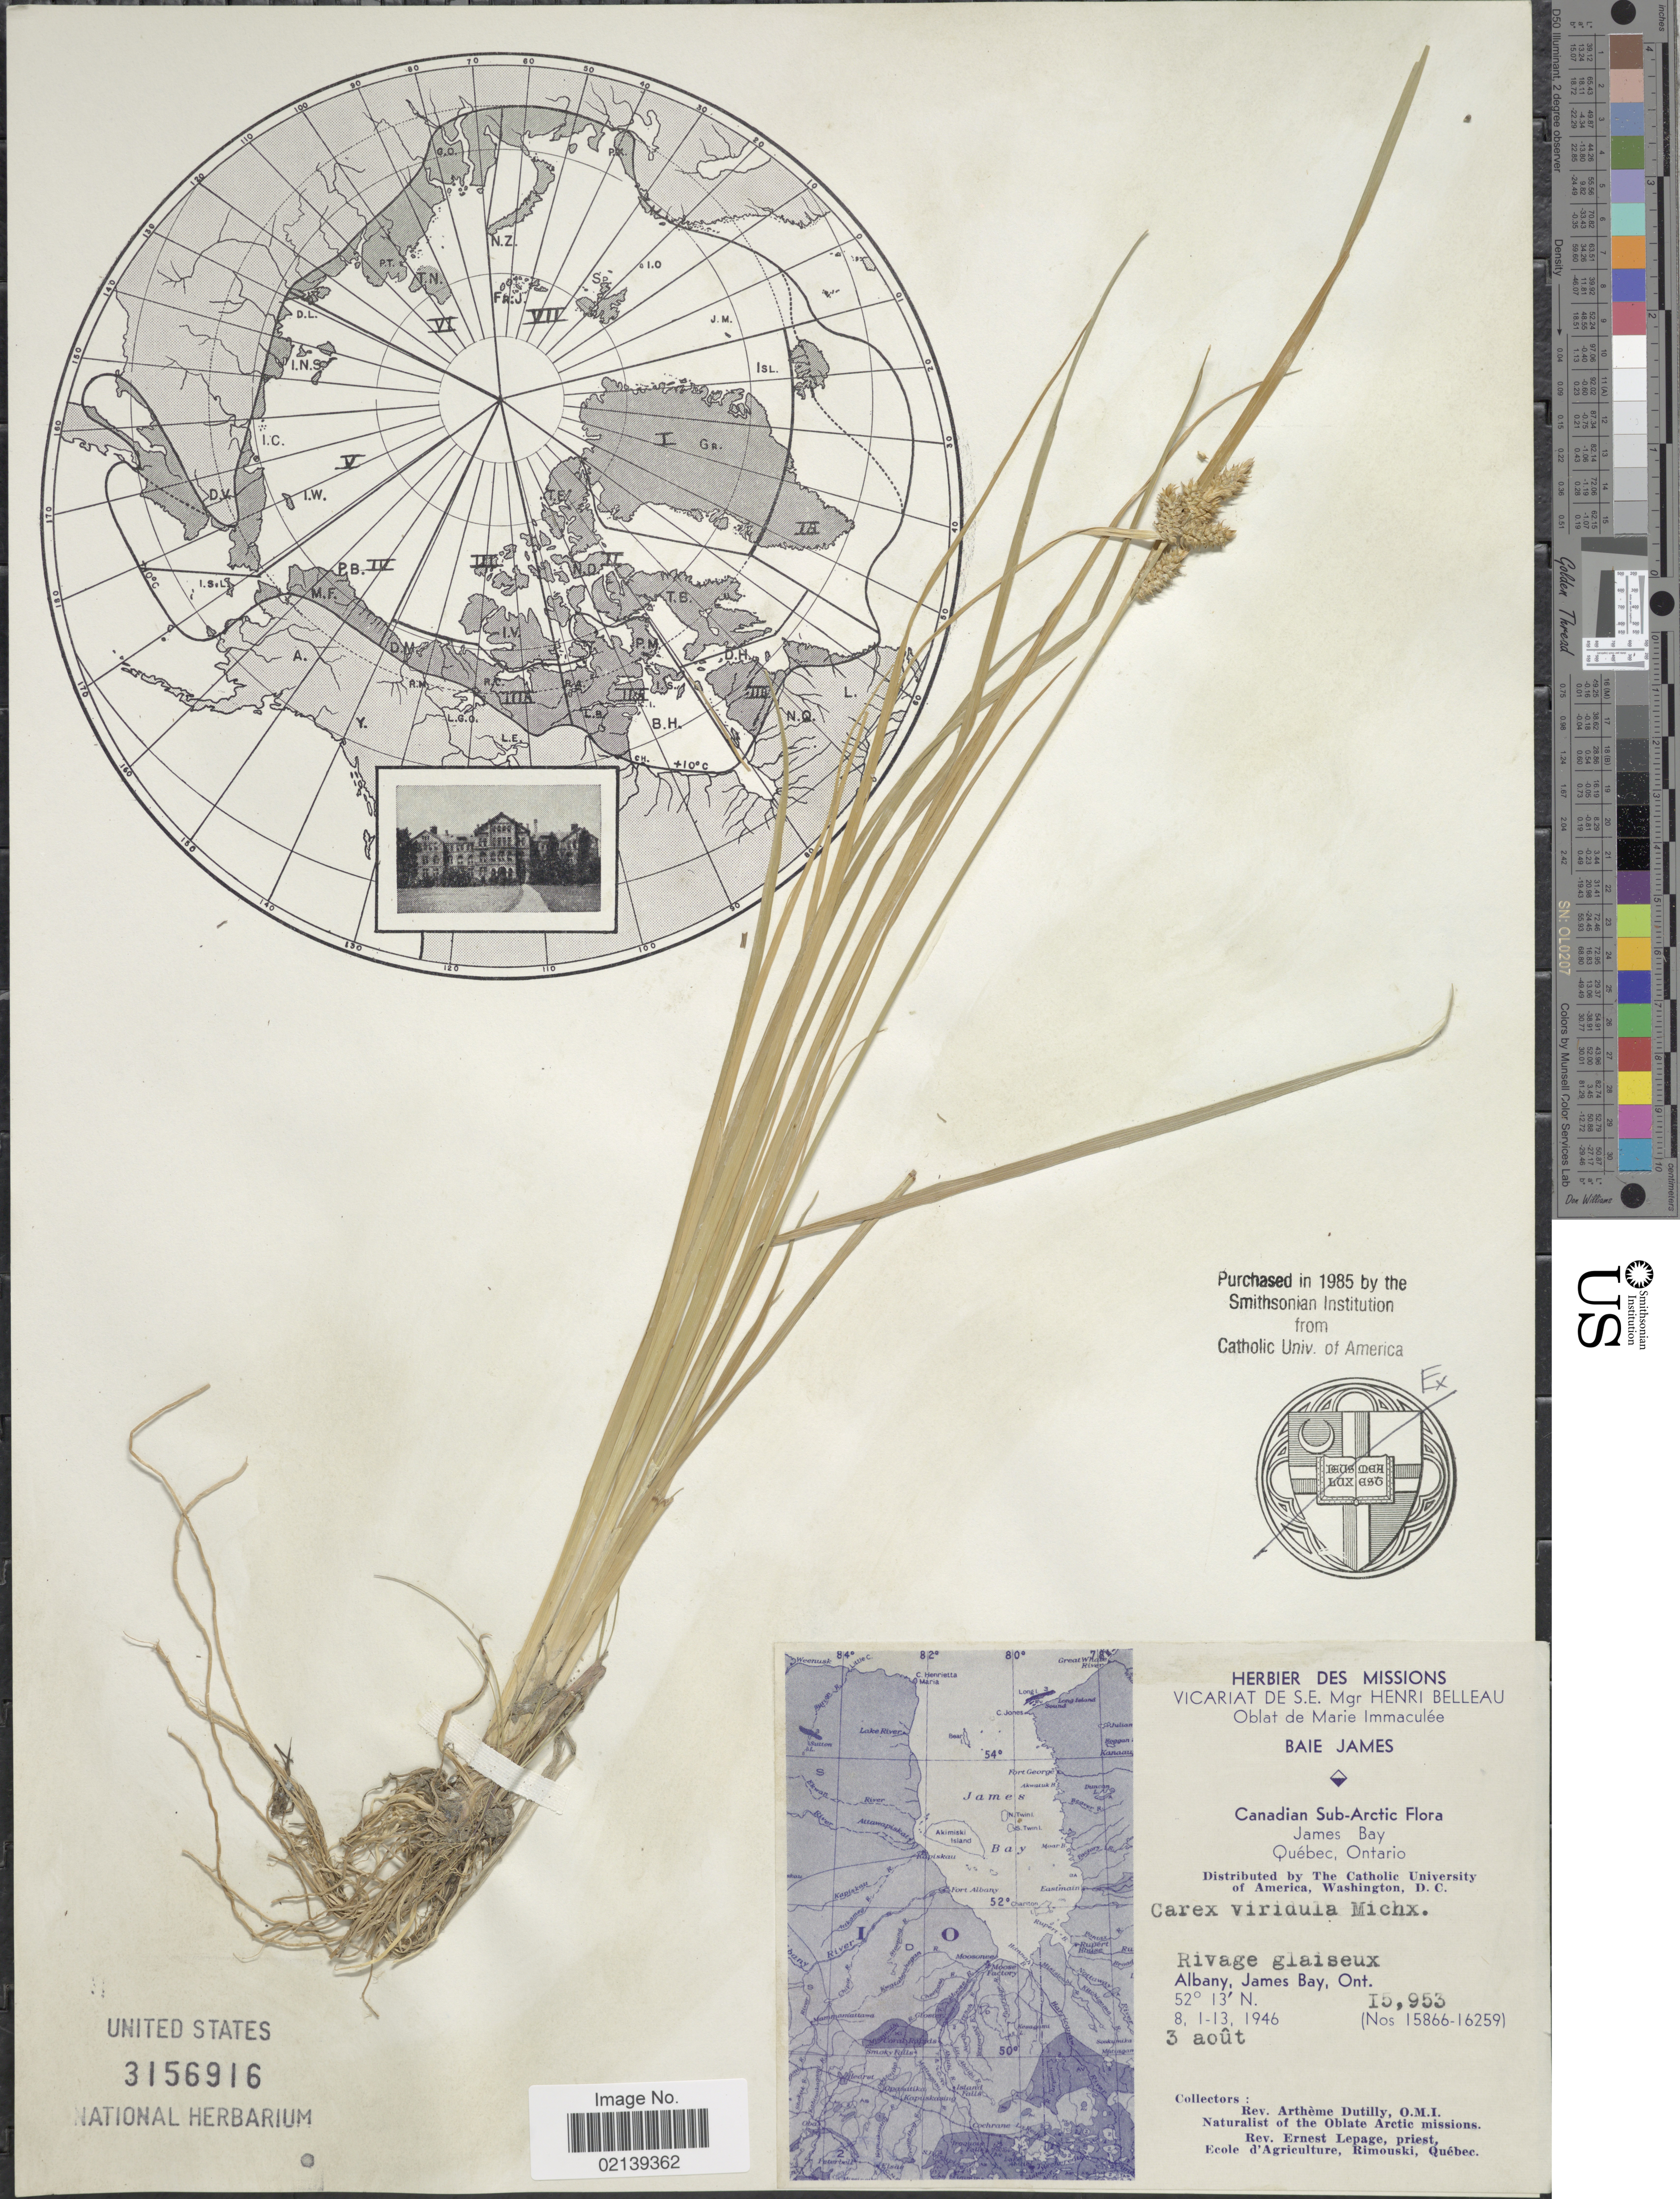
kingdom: Plantae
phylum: Tracheophyta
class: Liliopsida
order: Poales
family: Cyperaceae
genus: Carex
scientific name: Carex oederi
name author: Retz.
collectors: A. Dutilly & E. Lepage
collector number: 15953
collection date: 1946-08-01/1946-08-13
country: Canada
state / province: Ontario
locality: Baie James, Canadian Sub-Arctic, James Bay, Quebec, Ontario, Rivage glaiseux, Albany, James Bay, Ont.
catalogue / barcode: US 3156916